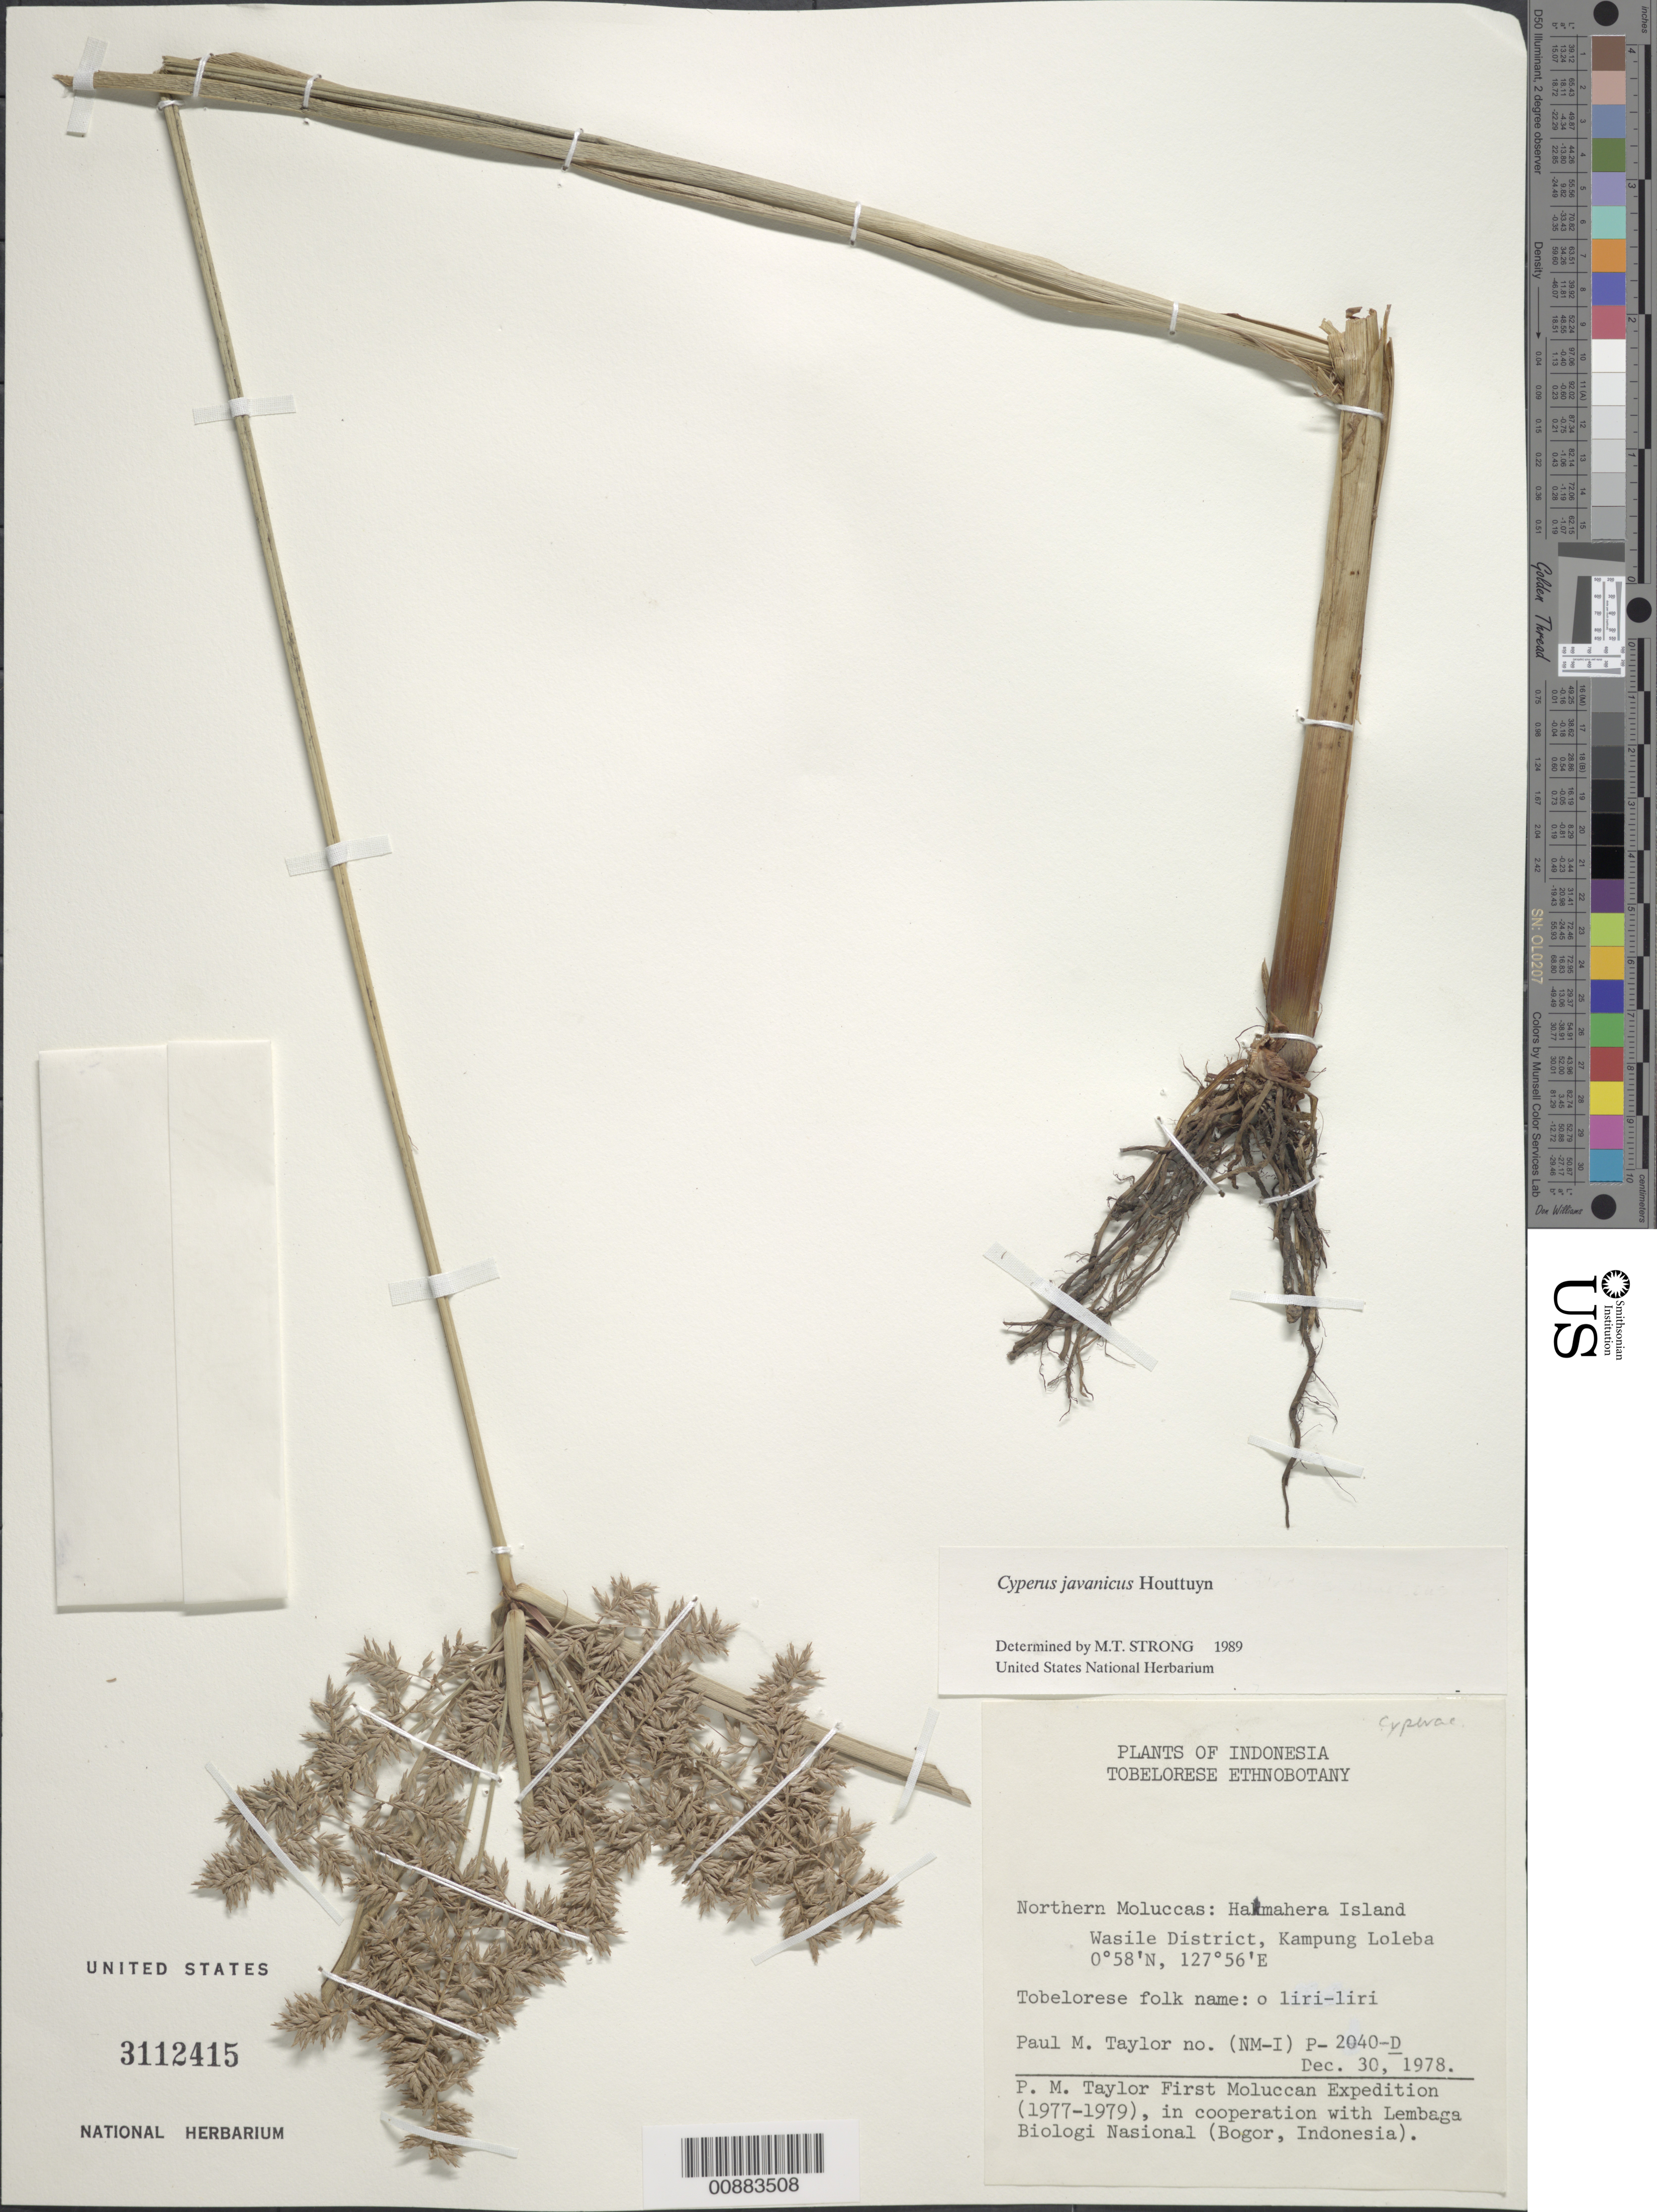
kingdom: Plantae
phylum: Tracheophyta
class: Liliopsida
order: Poales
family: Cyperaceae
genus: Cyperus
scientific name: Cyperus javanicus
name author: Houtt.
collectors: P. M. Taylor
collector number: P 2040 D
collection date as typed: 30 Dec 1978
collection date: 1978-12-30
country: Indonesia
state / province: Maluku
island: Halmahera I.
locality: Northern Moluccas, Kampung Loleba, Wasile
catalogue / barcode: US 3112415